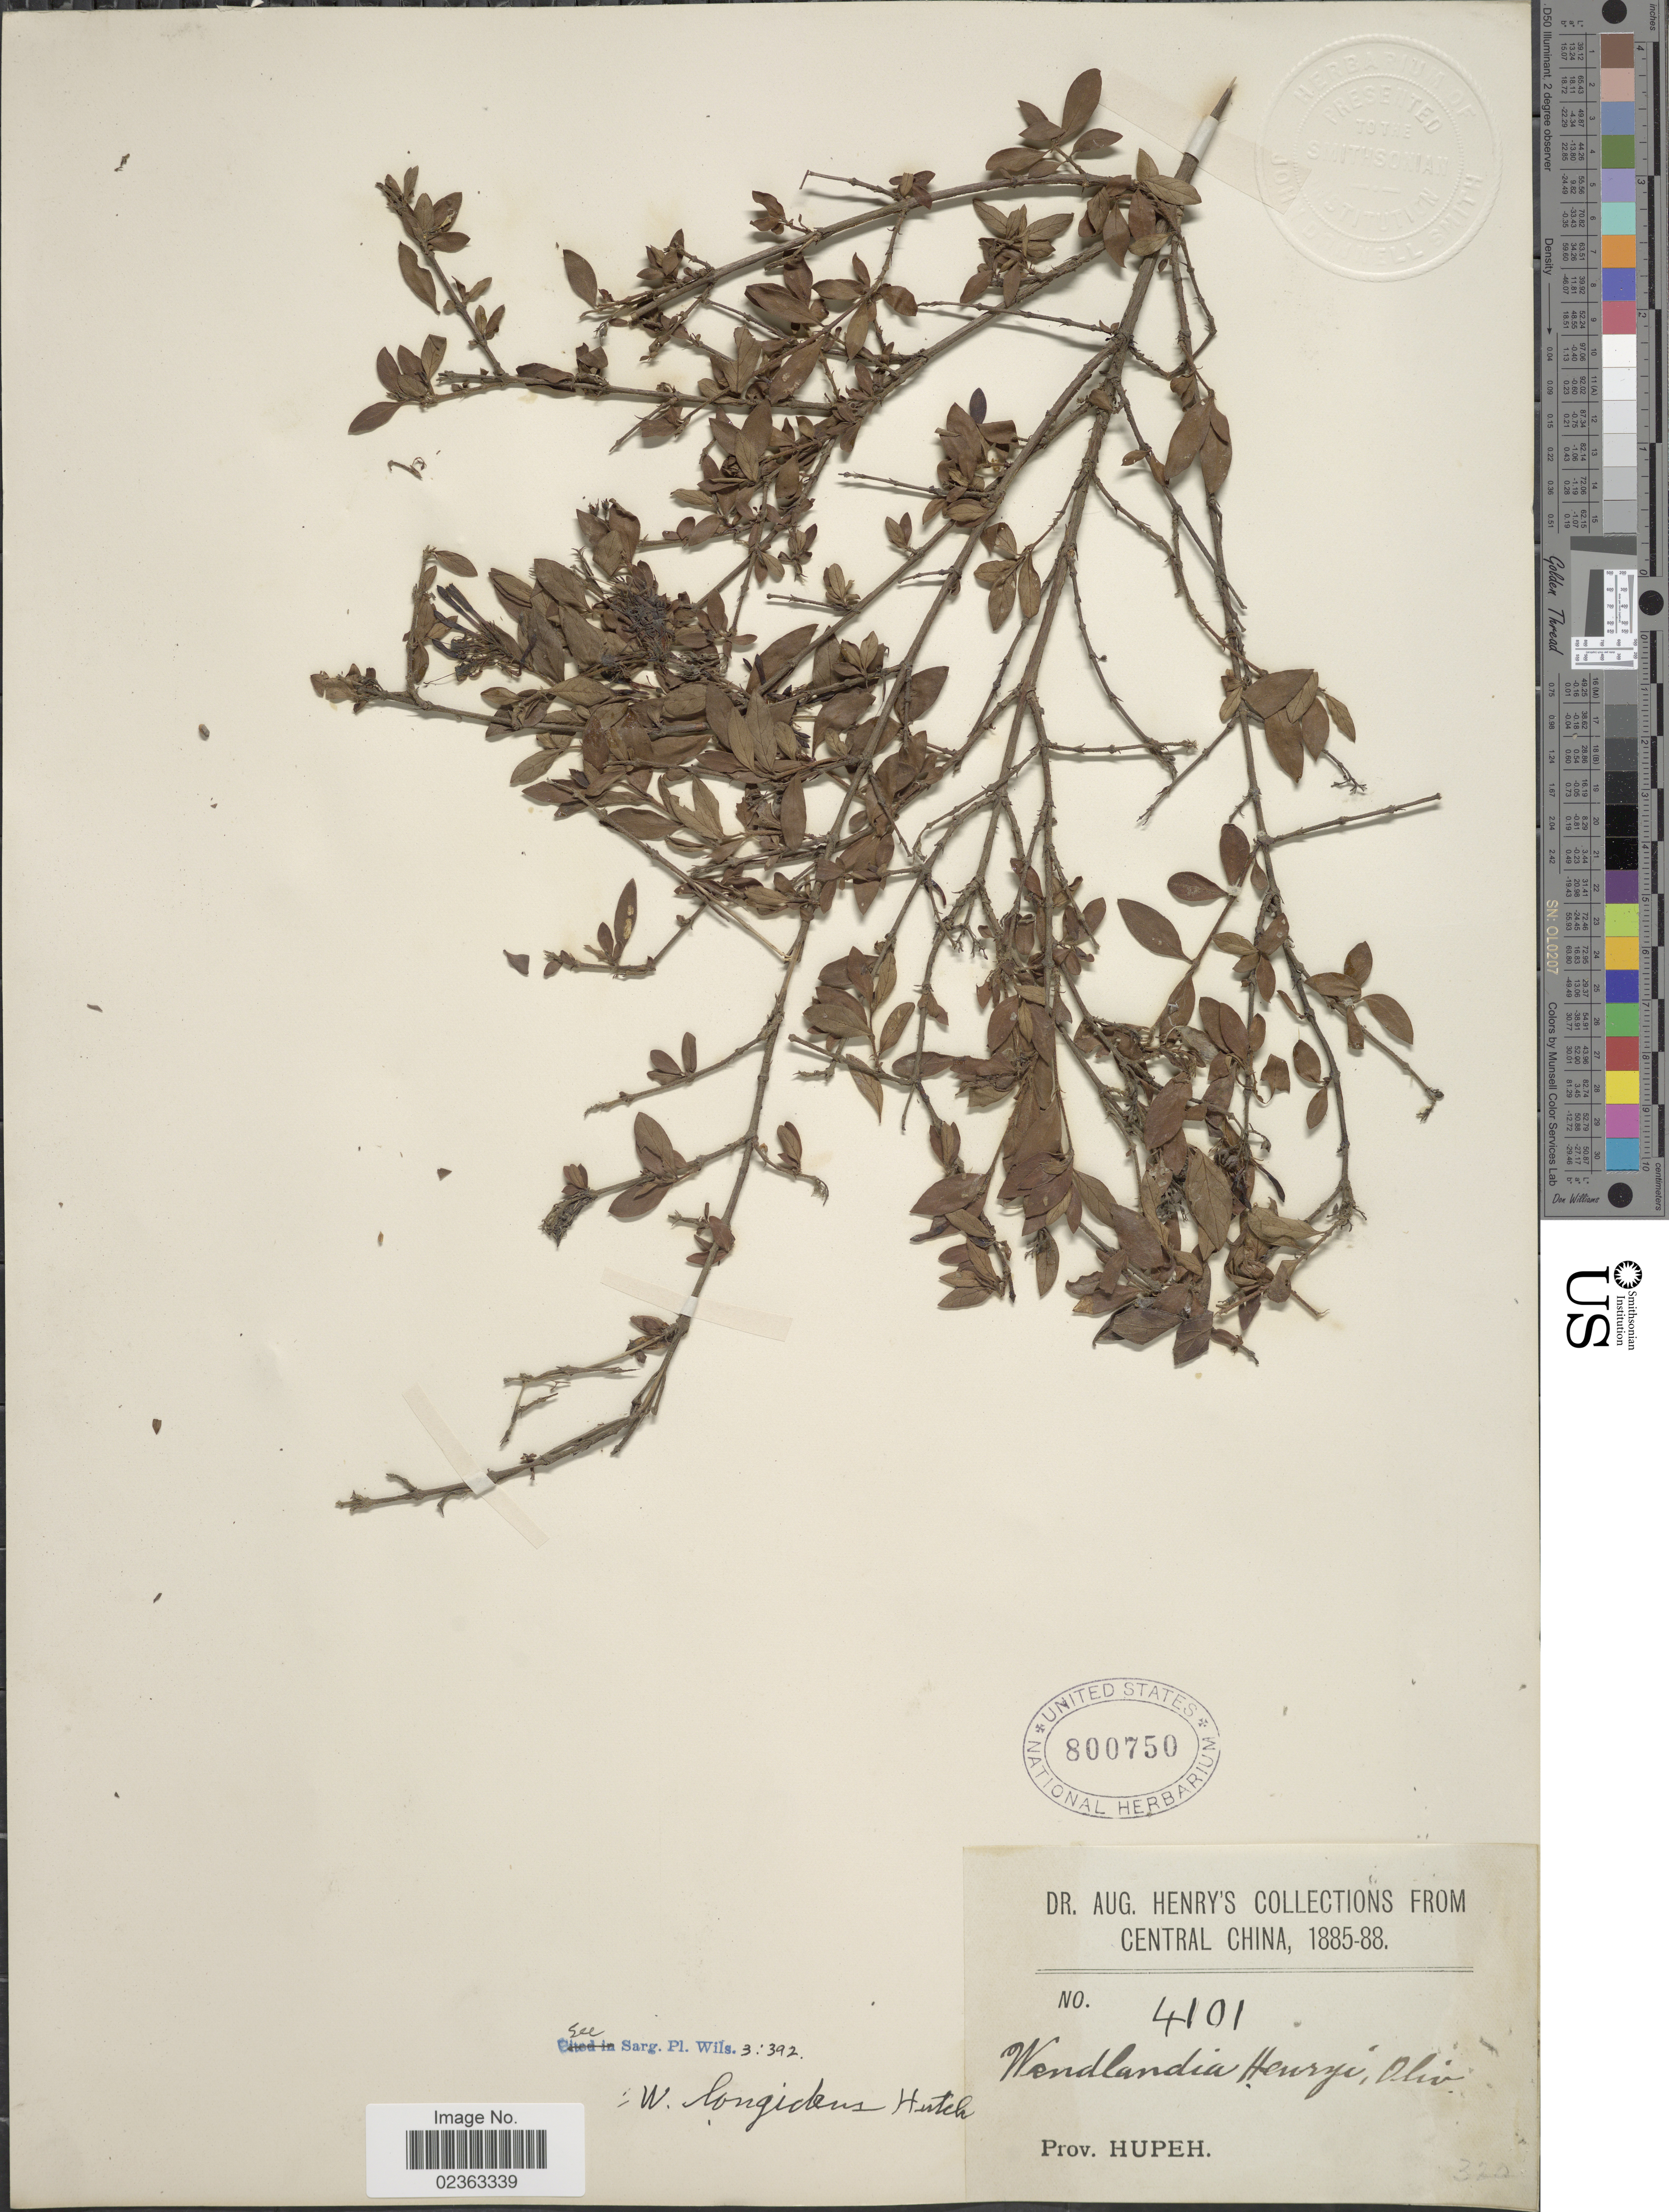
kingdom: Plantae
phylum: Tracheophyta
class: Magnoliopsida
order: Gentianales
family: Rubiaceae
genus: Wendlandia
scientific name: Wendlandia longidens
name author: (Hance) Hutch.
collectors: A. Henry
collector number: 4101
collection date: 1885/1888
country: China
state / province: Hubei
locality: Central China, Hupeh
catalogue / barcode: US 800750